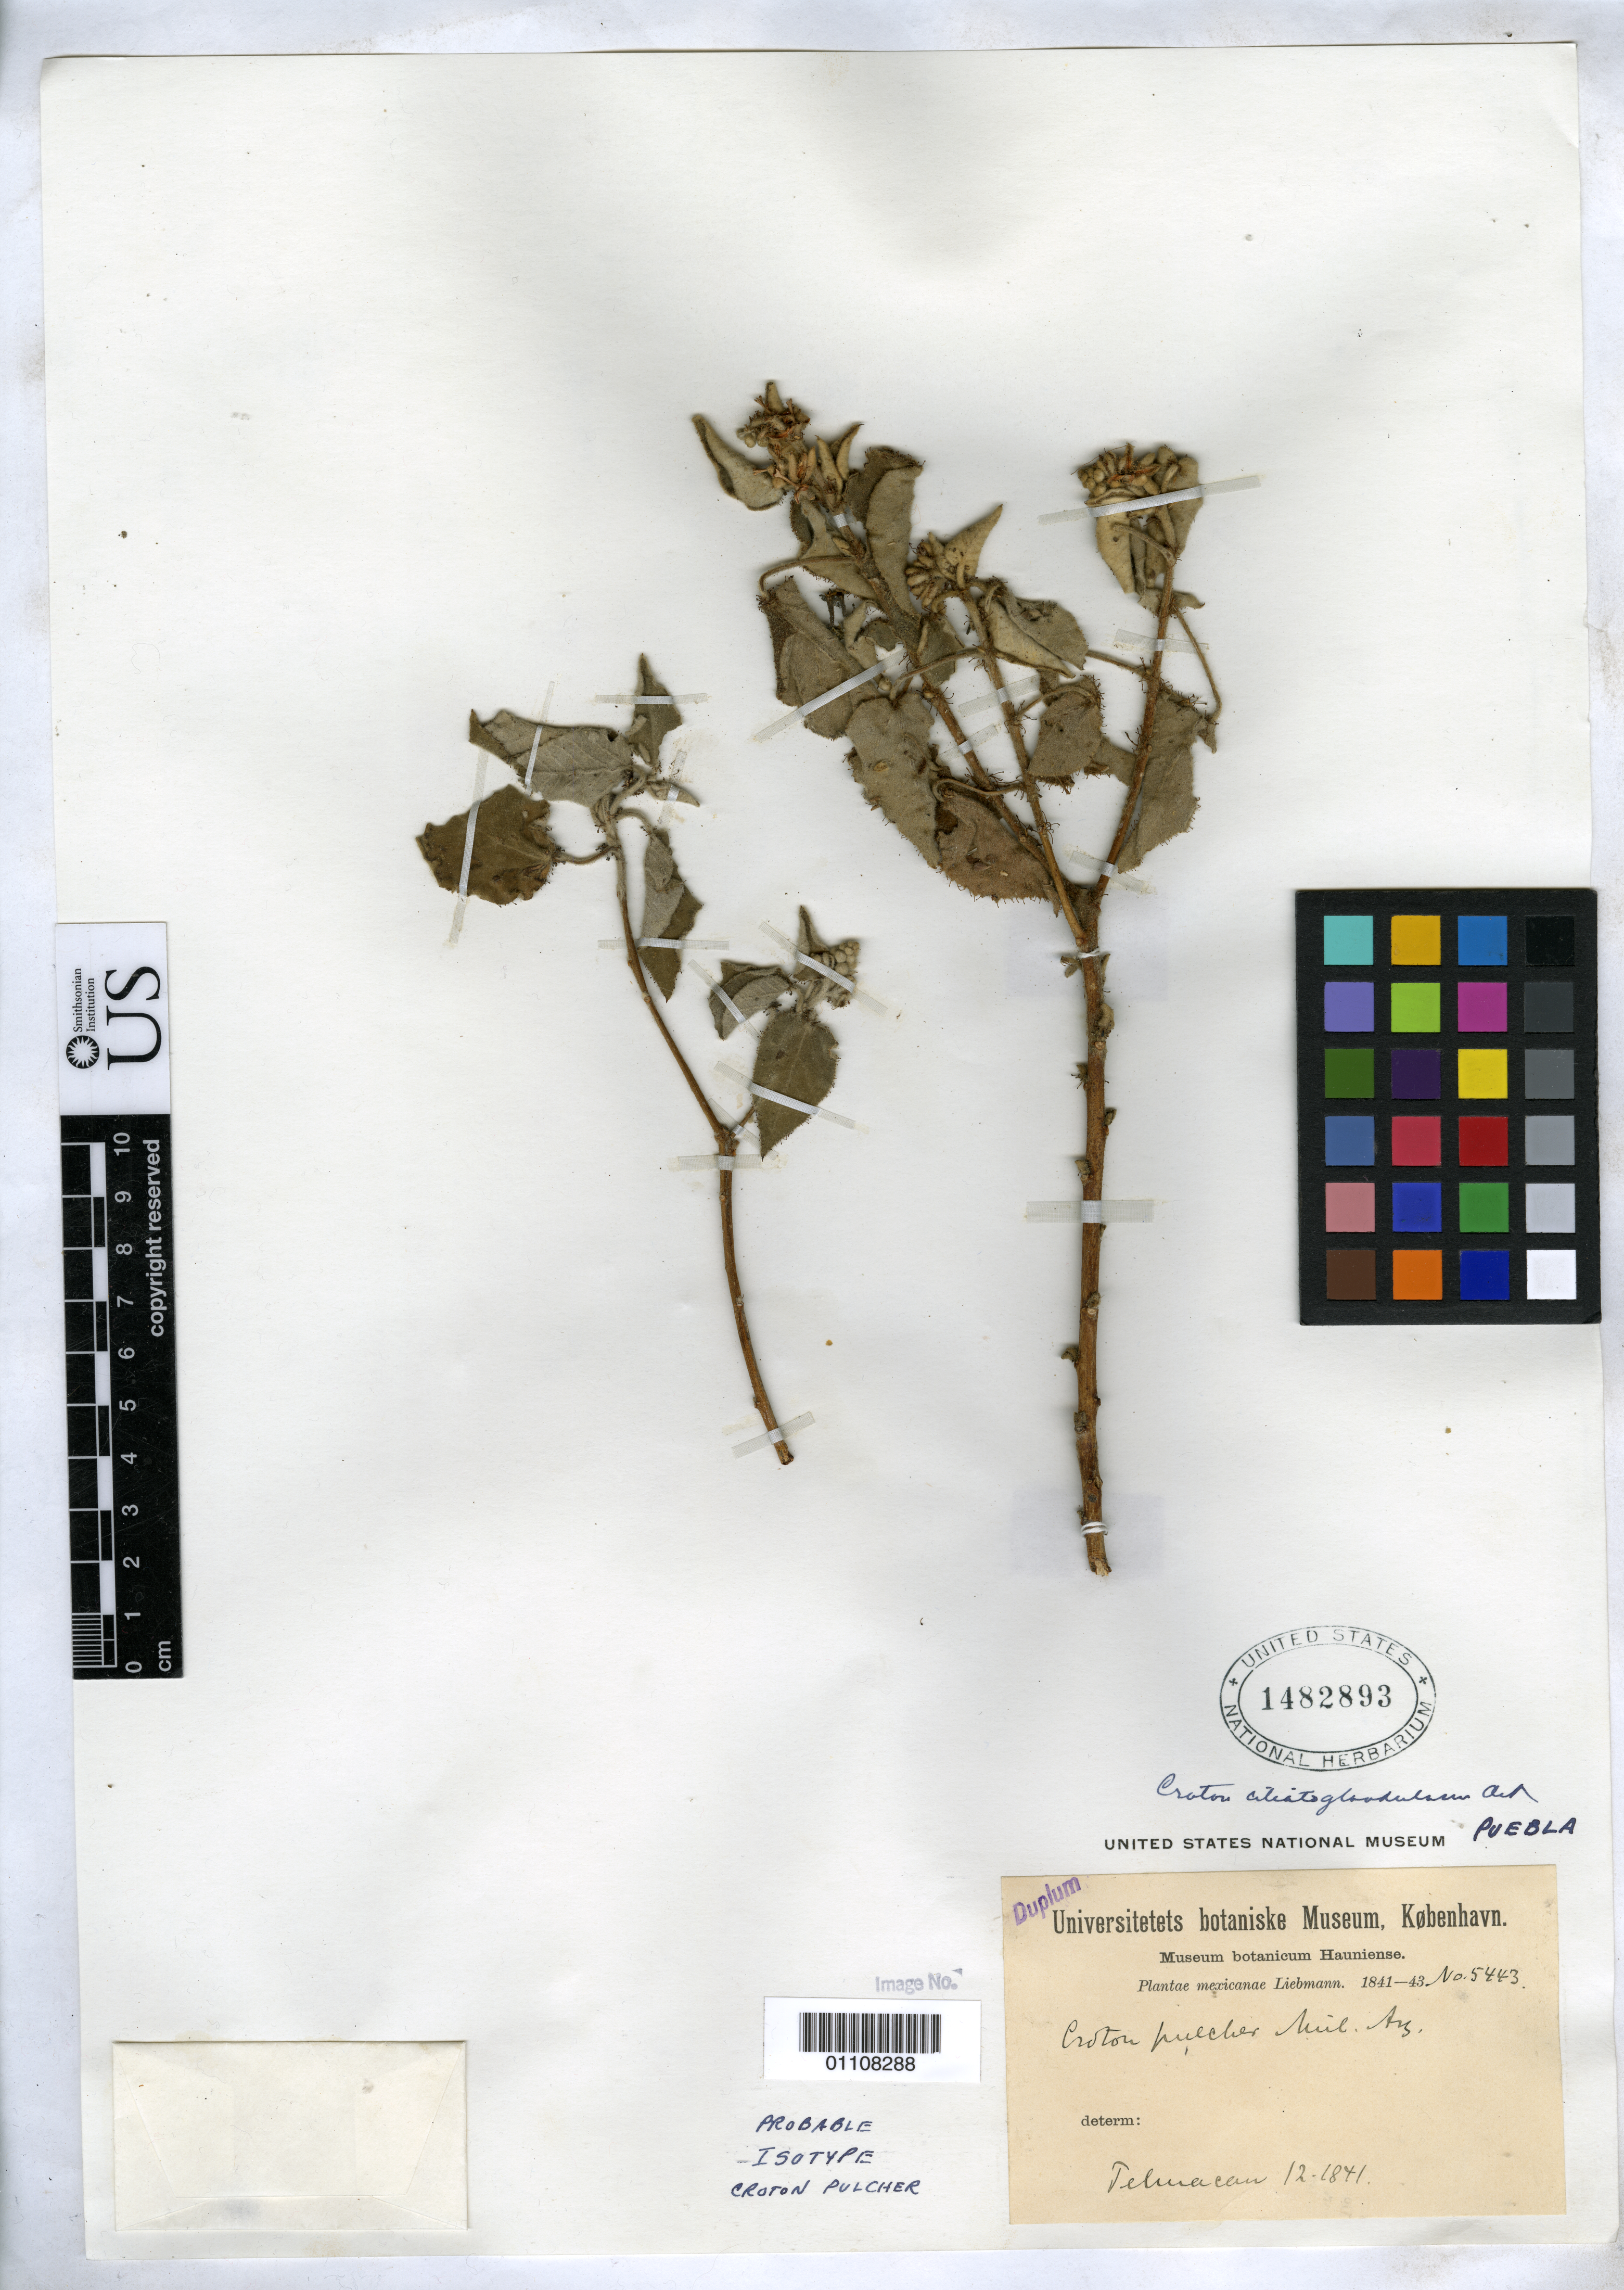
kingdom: Plantae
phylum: Tracheophyta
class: Magnoliopsida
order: Malpighiales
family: Euphorbiaceae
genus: Croton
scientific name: Croton pulcher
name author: Müll. Arg.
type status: Possible Isotype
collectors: F. M. Liebmann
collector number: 5443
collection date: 1841-12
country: Mexico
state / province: Puebla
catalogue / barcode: US 1482893